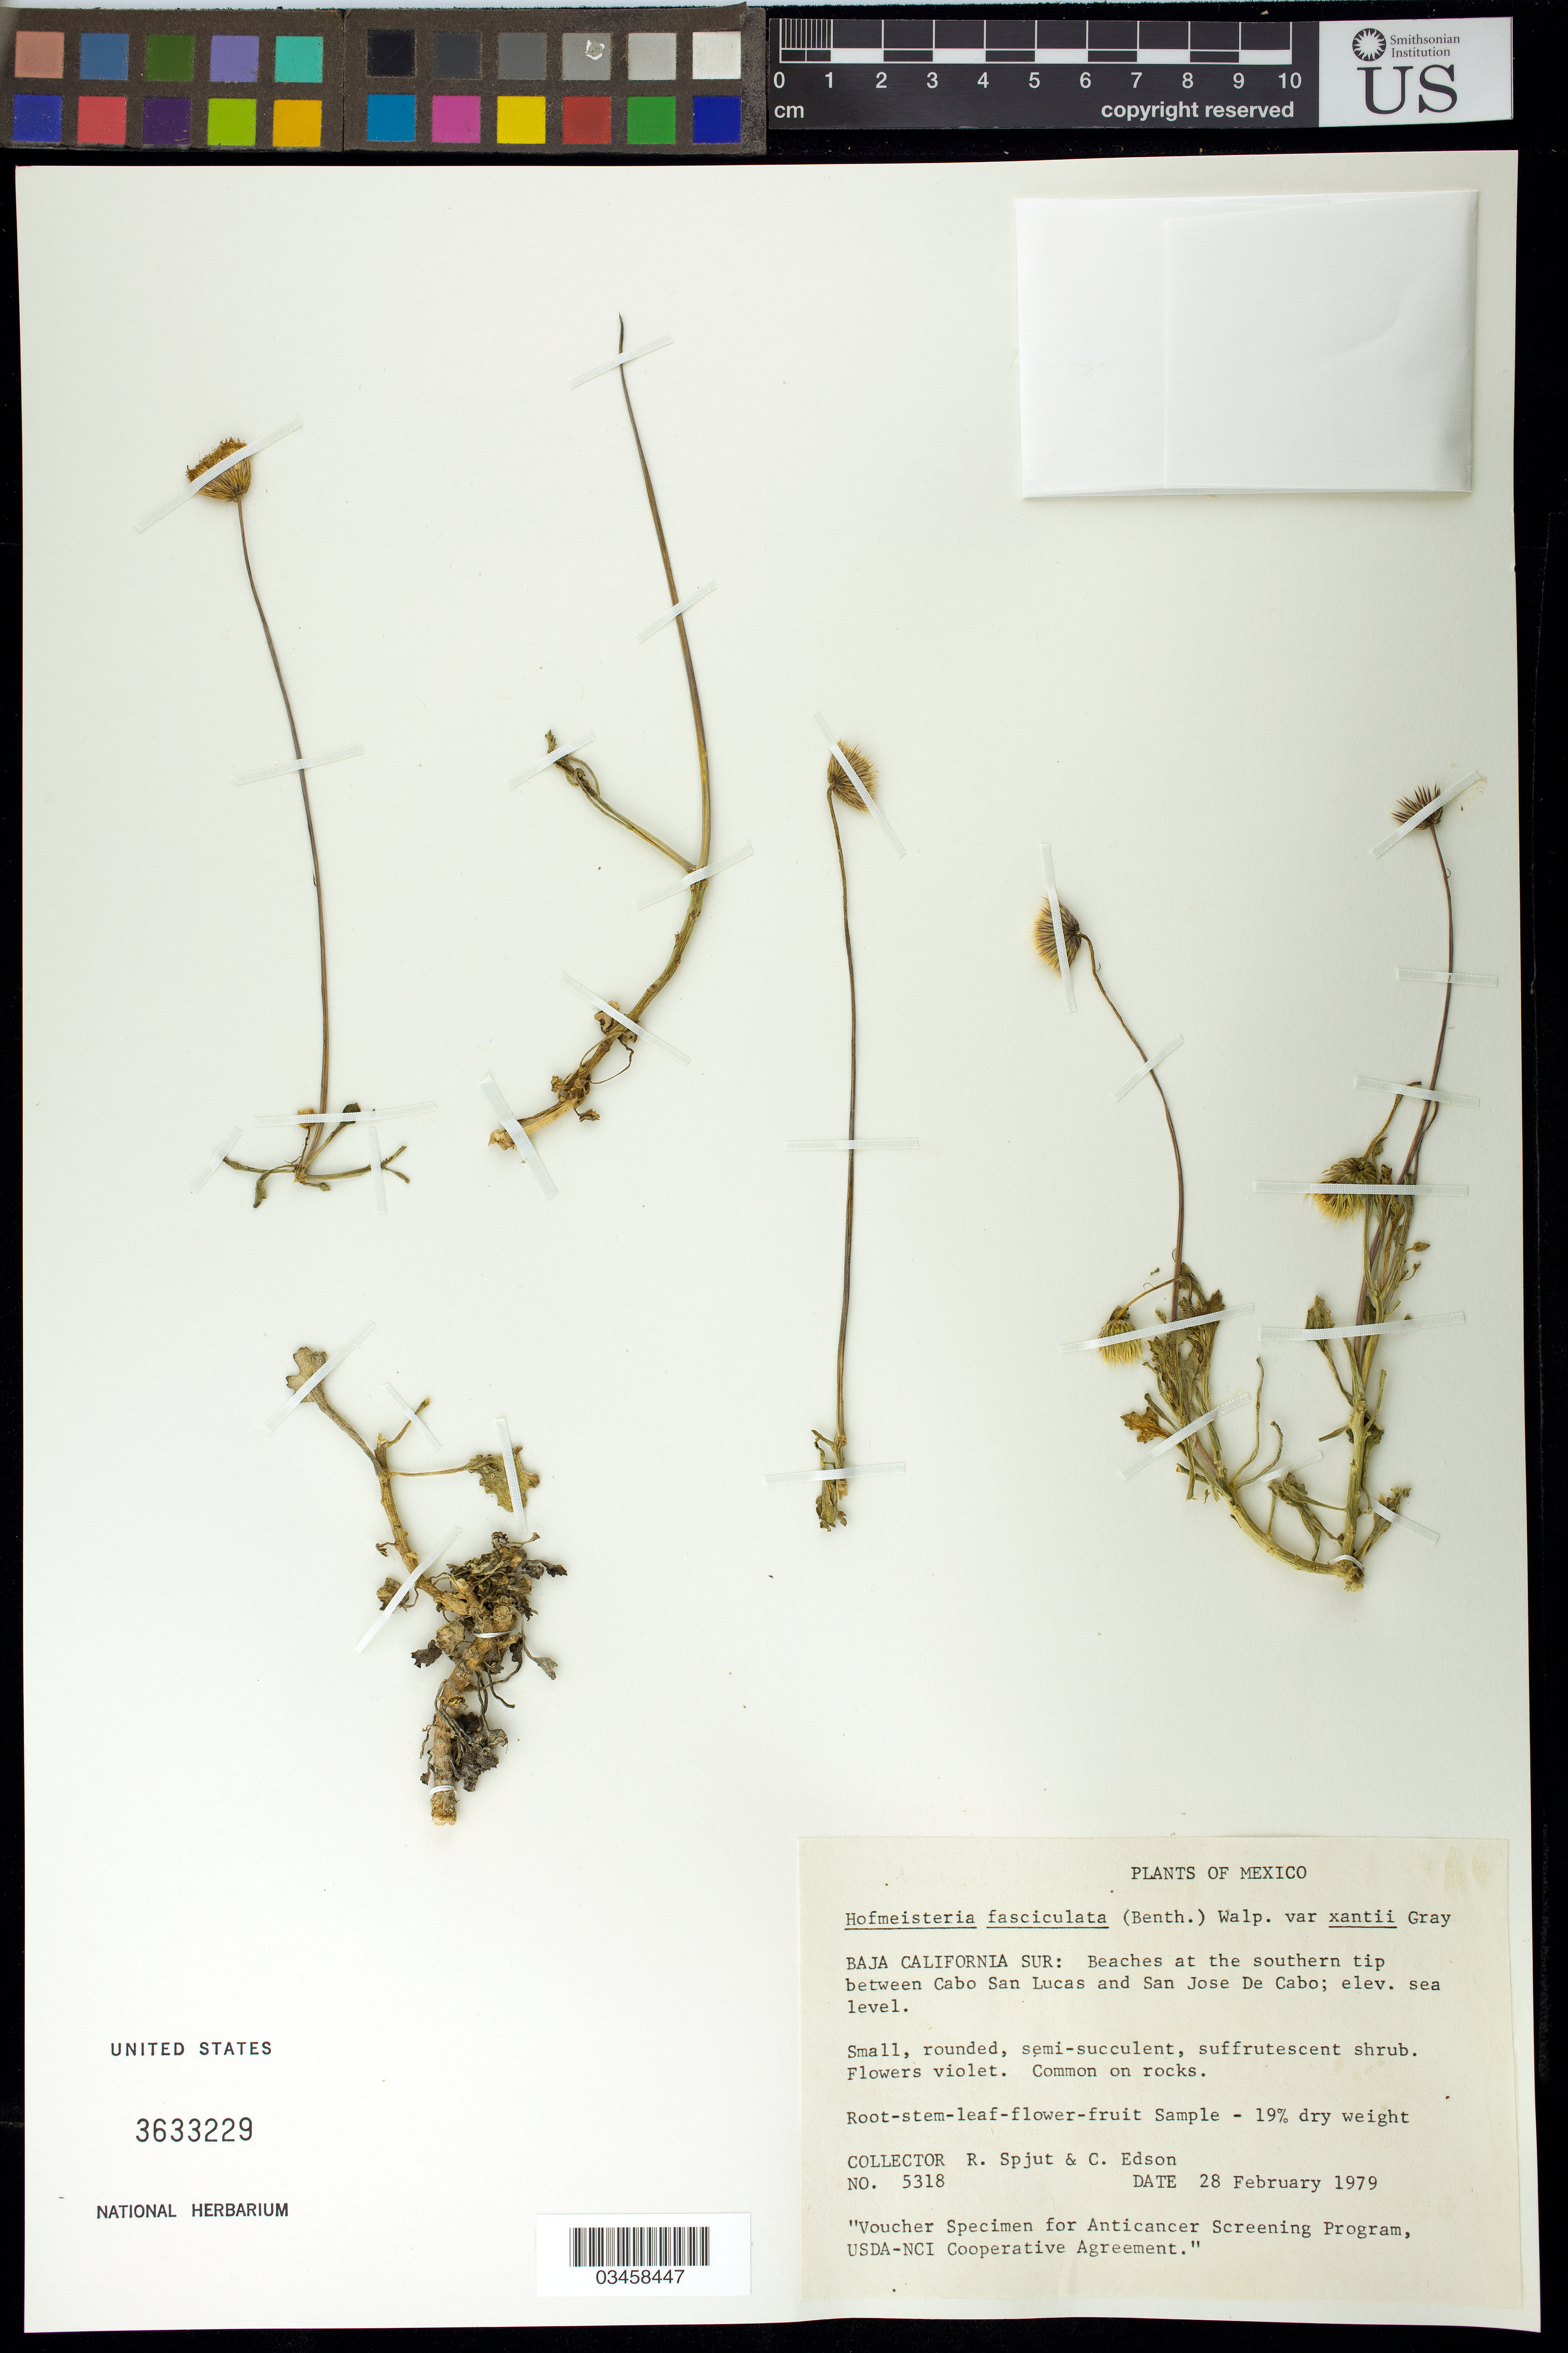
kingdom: Plantae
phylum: Tracheophyta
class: Magnoliopsida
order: Asterales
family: Asteraceae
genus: Hofmeisteria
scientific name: Hofmeisteria fasciculata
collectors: R. Spjut & C. Edson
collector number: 5318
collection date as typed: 27 Feb 1979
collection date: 1979-02-27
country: México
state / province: Baja California Sur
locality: NW of San Bartolo along Hwy 1.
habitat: Common on rocks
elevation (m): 366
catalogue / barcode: US 3633229